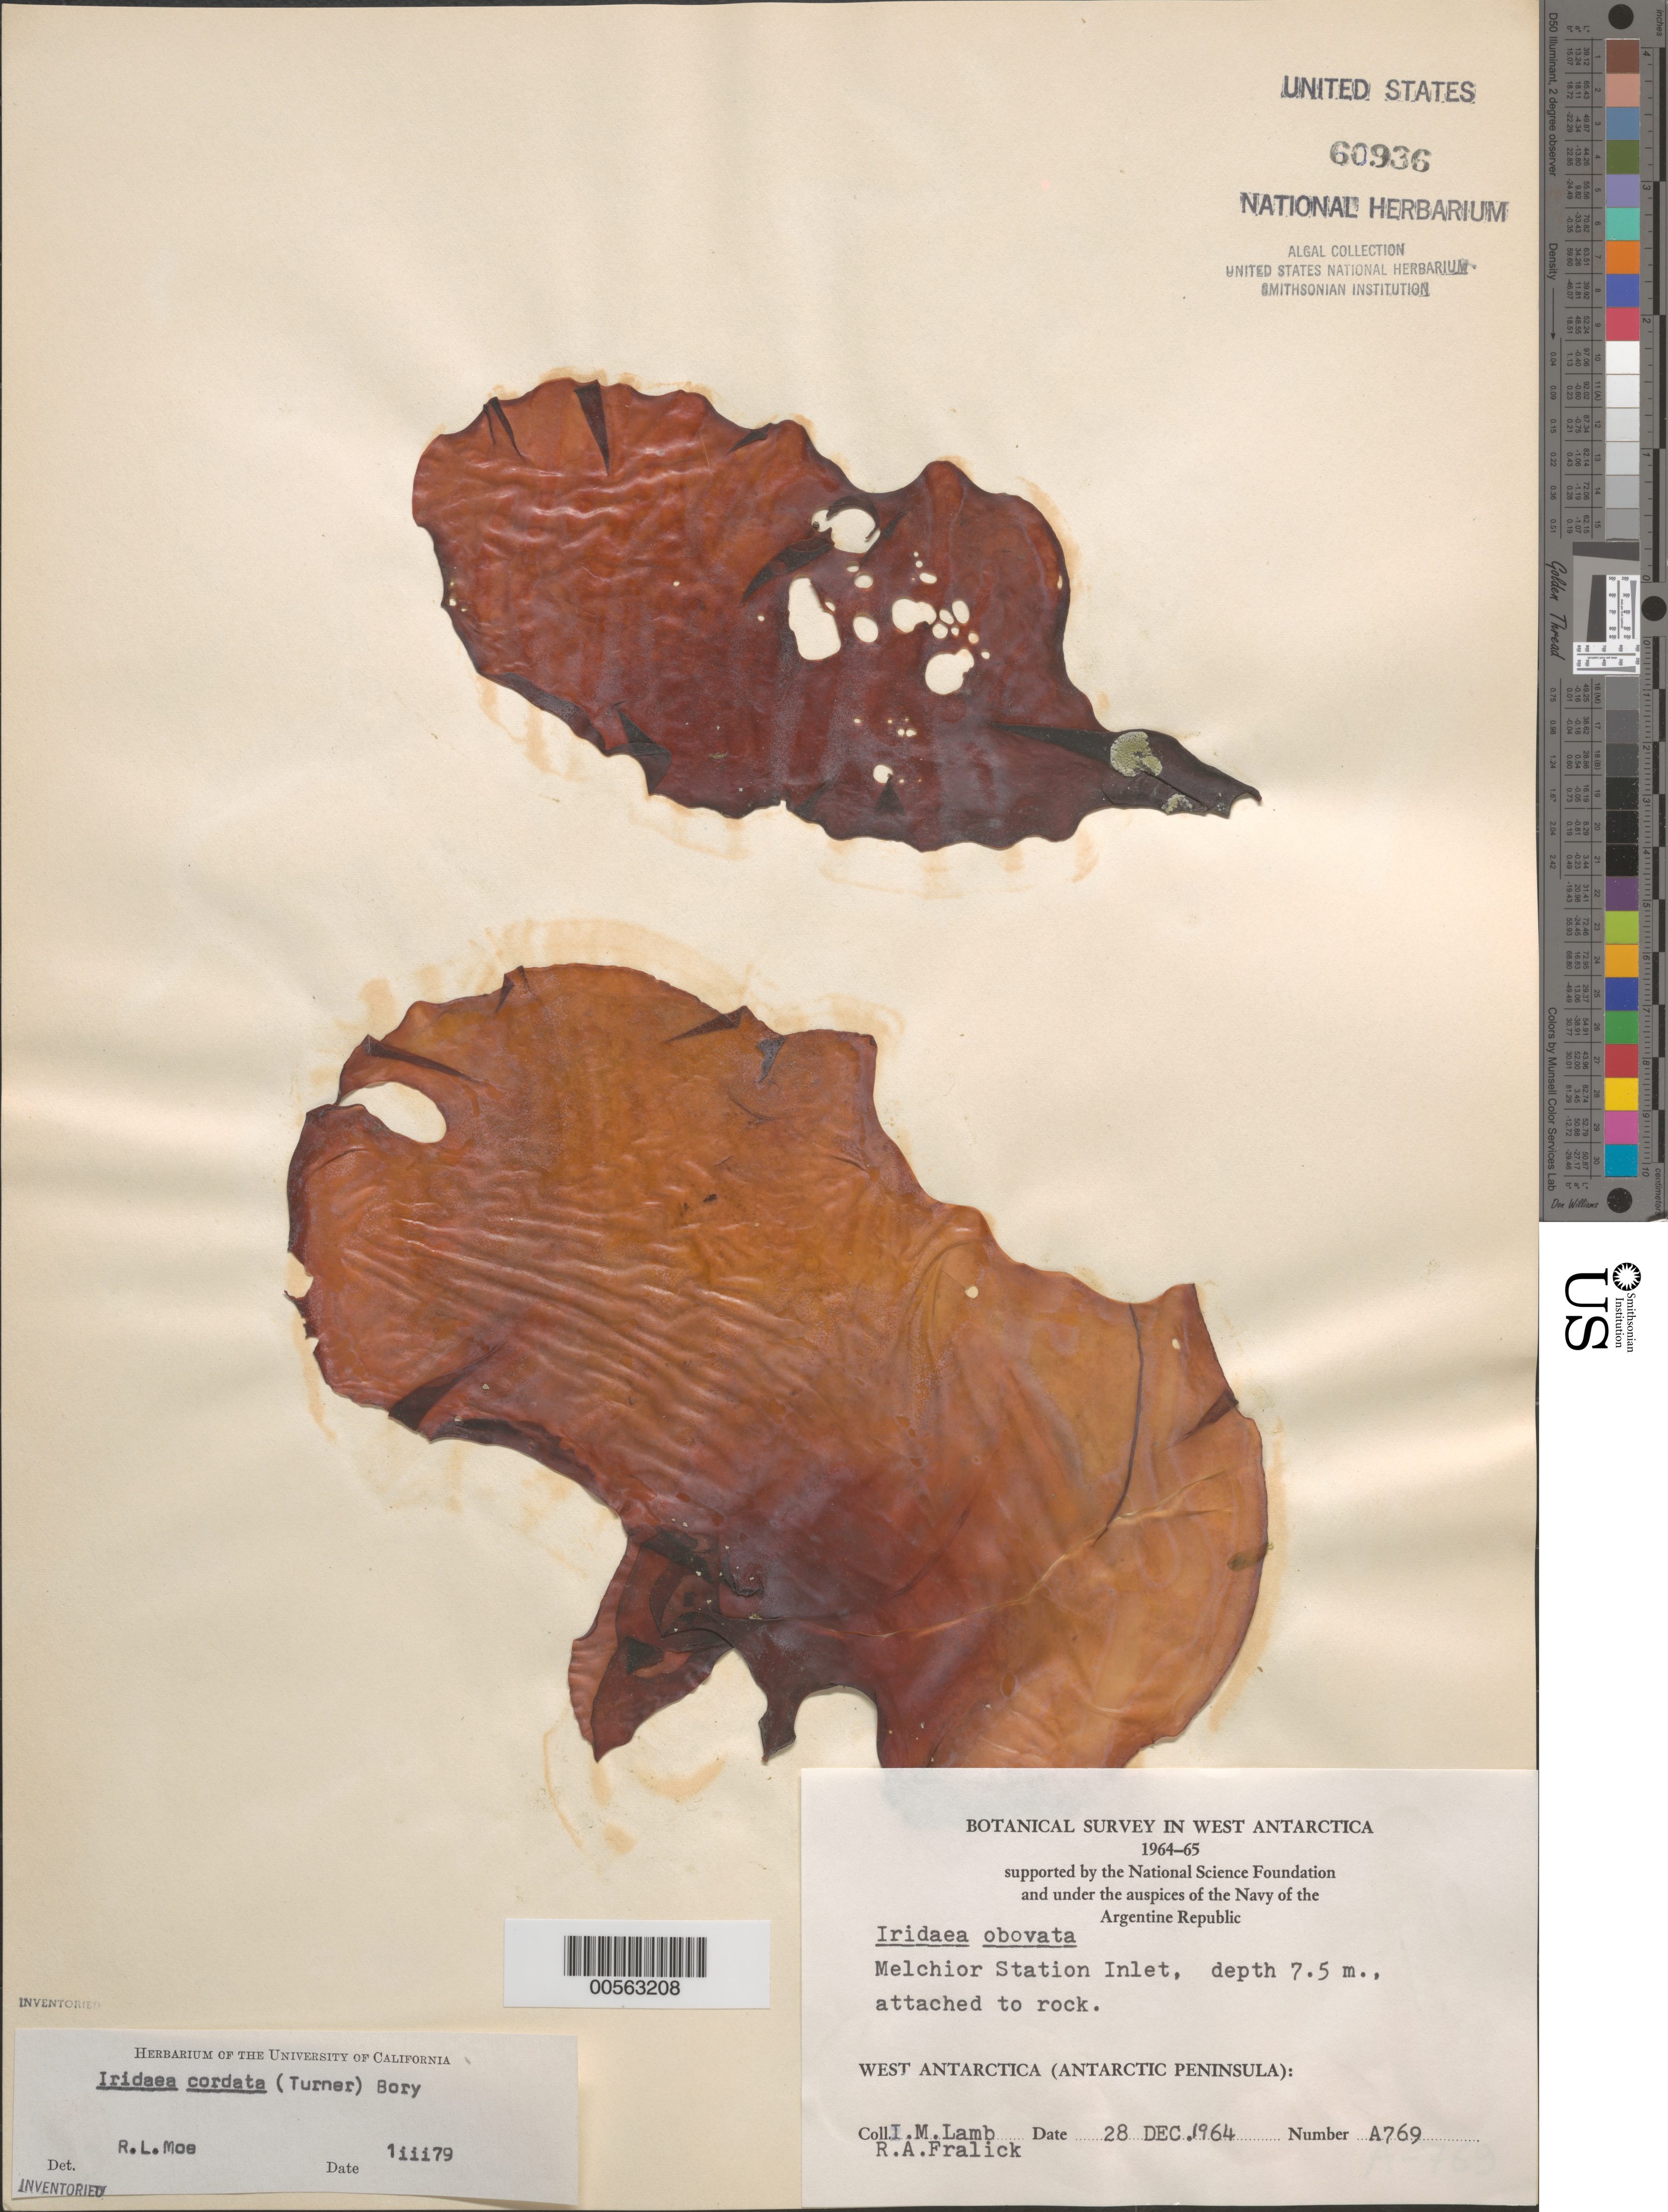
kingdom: Plantae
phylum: Rhodophyta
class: Florideophyceae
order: Gigartinales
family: Gigartinaceae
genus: Iridaea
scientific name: Iridaea cordata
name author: (Turner) Bory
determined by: Moe, R. L.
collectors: I. M. Lamb & R. Fralick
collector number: A-769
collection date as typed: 28 Dec 1964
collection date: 1964-12-28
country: Antarctica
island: Gamma Island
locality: Melchior Station Inlet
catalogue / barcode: US 60936